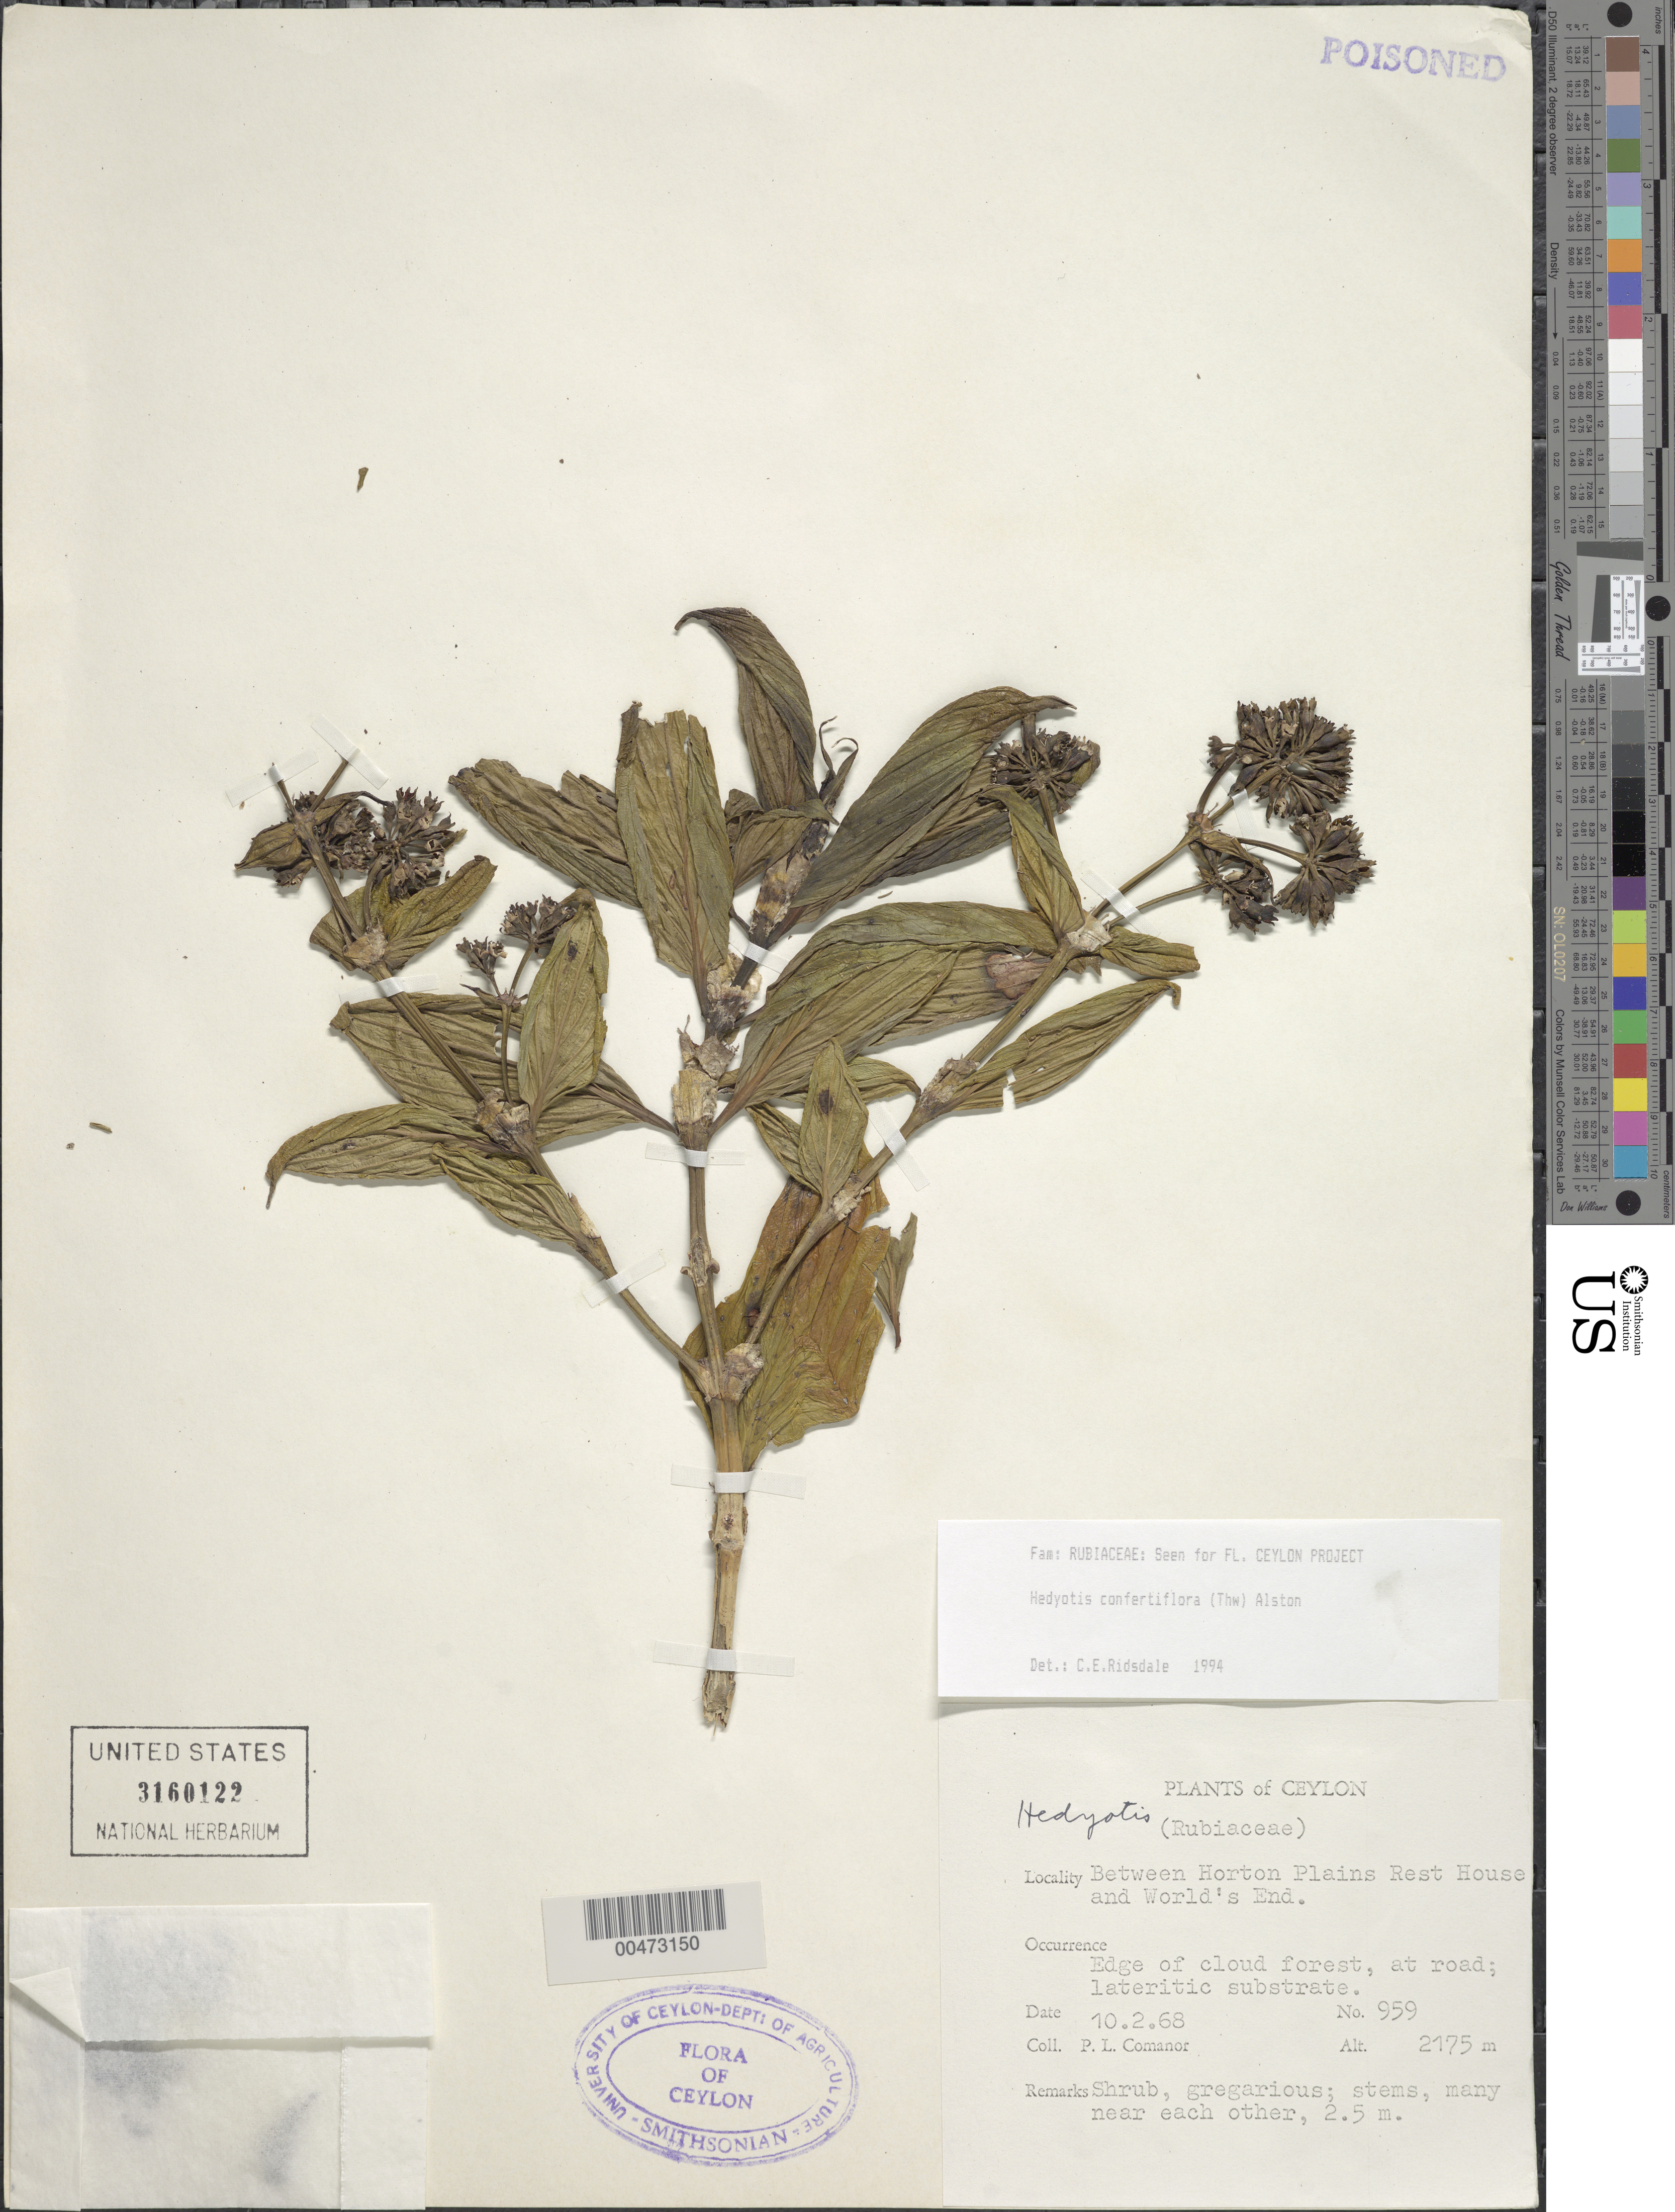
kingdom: Plantae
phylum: Tracheophyta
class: Magnoliopsida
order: Gentianales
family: Rubiaceae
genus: Hedyotis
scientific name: Hedyotis confertiflora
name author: (Thwaites) Alston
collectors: P. Comanor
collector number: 959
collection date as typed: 10 Feb 1968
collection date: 1968-02-10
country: Sri Lanka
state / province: Central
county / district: Nuwara Eliya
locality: between Horton Plains Rest House and "World's End"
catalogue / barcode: US 3160122